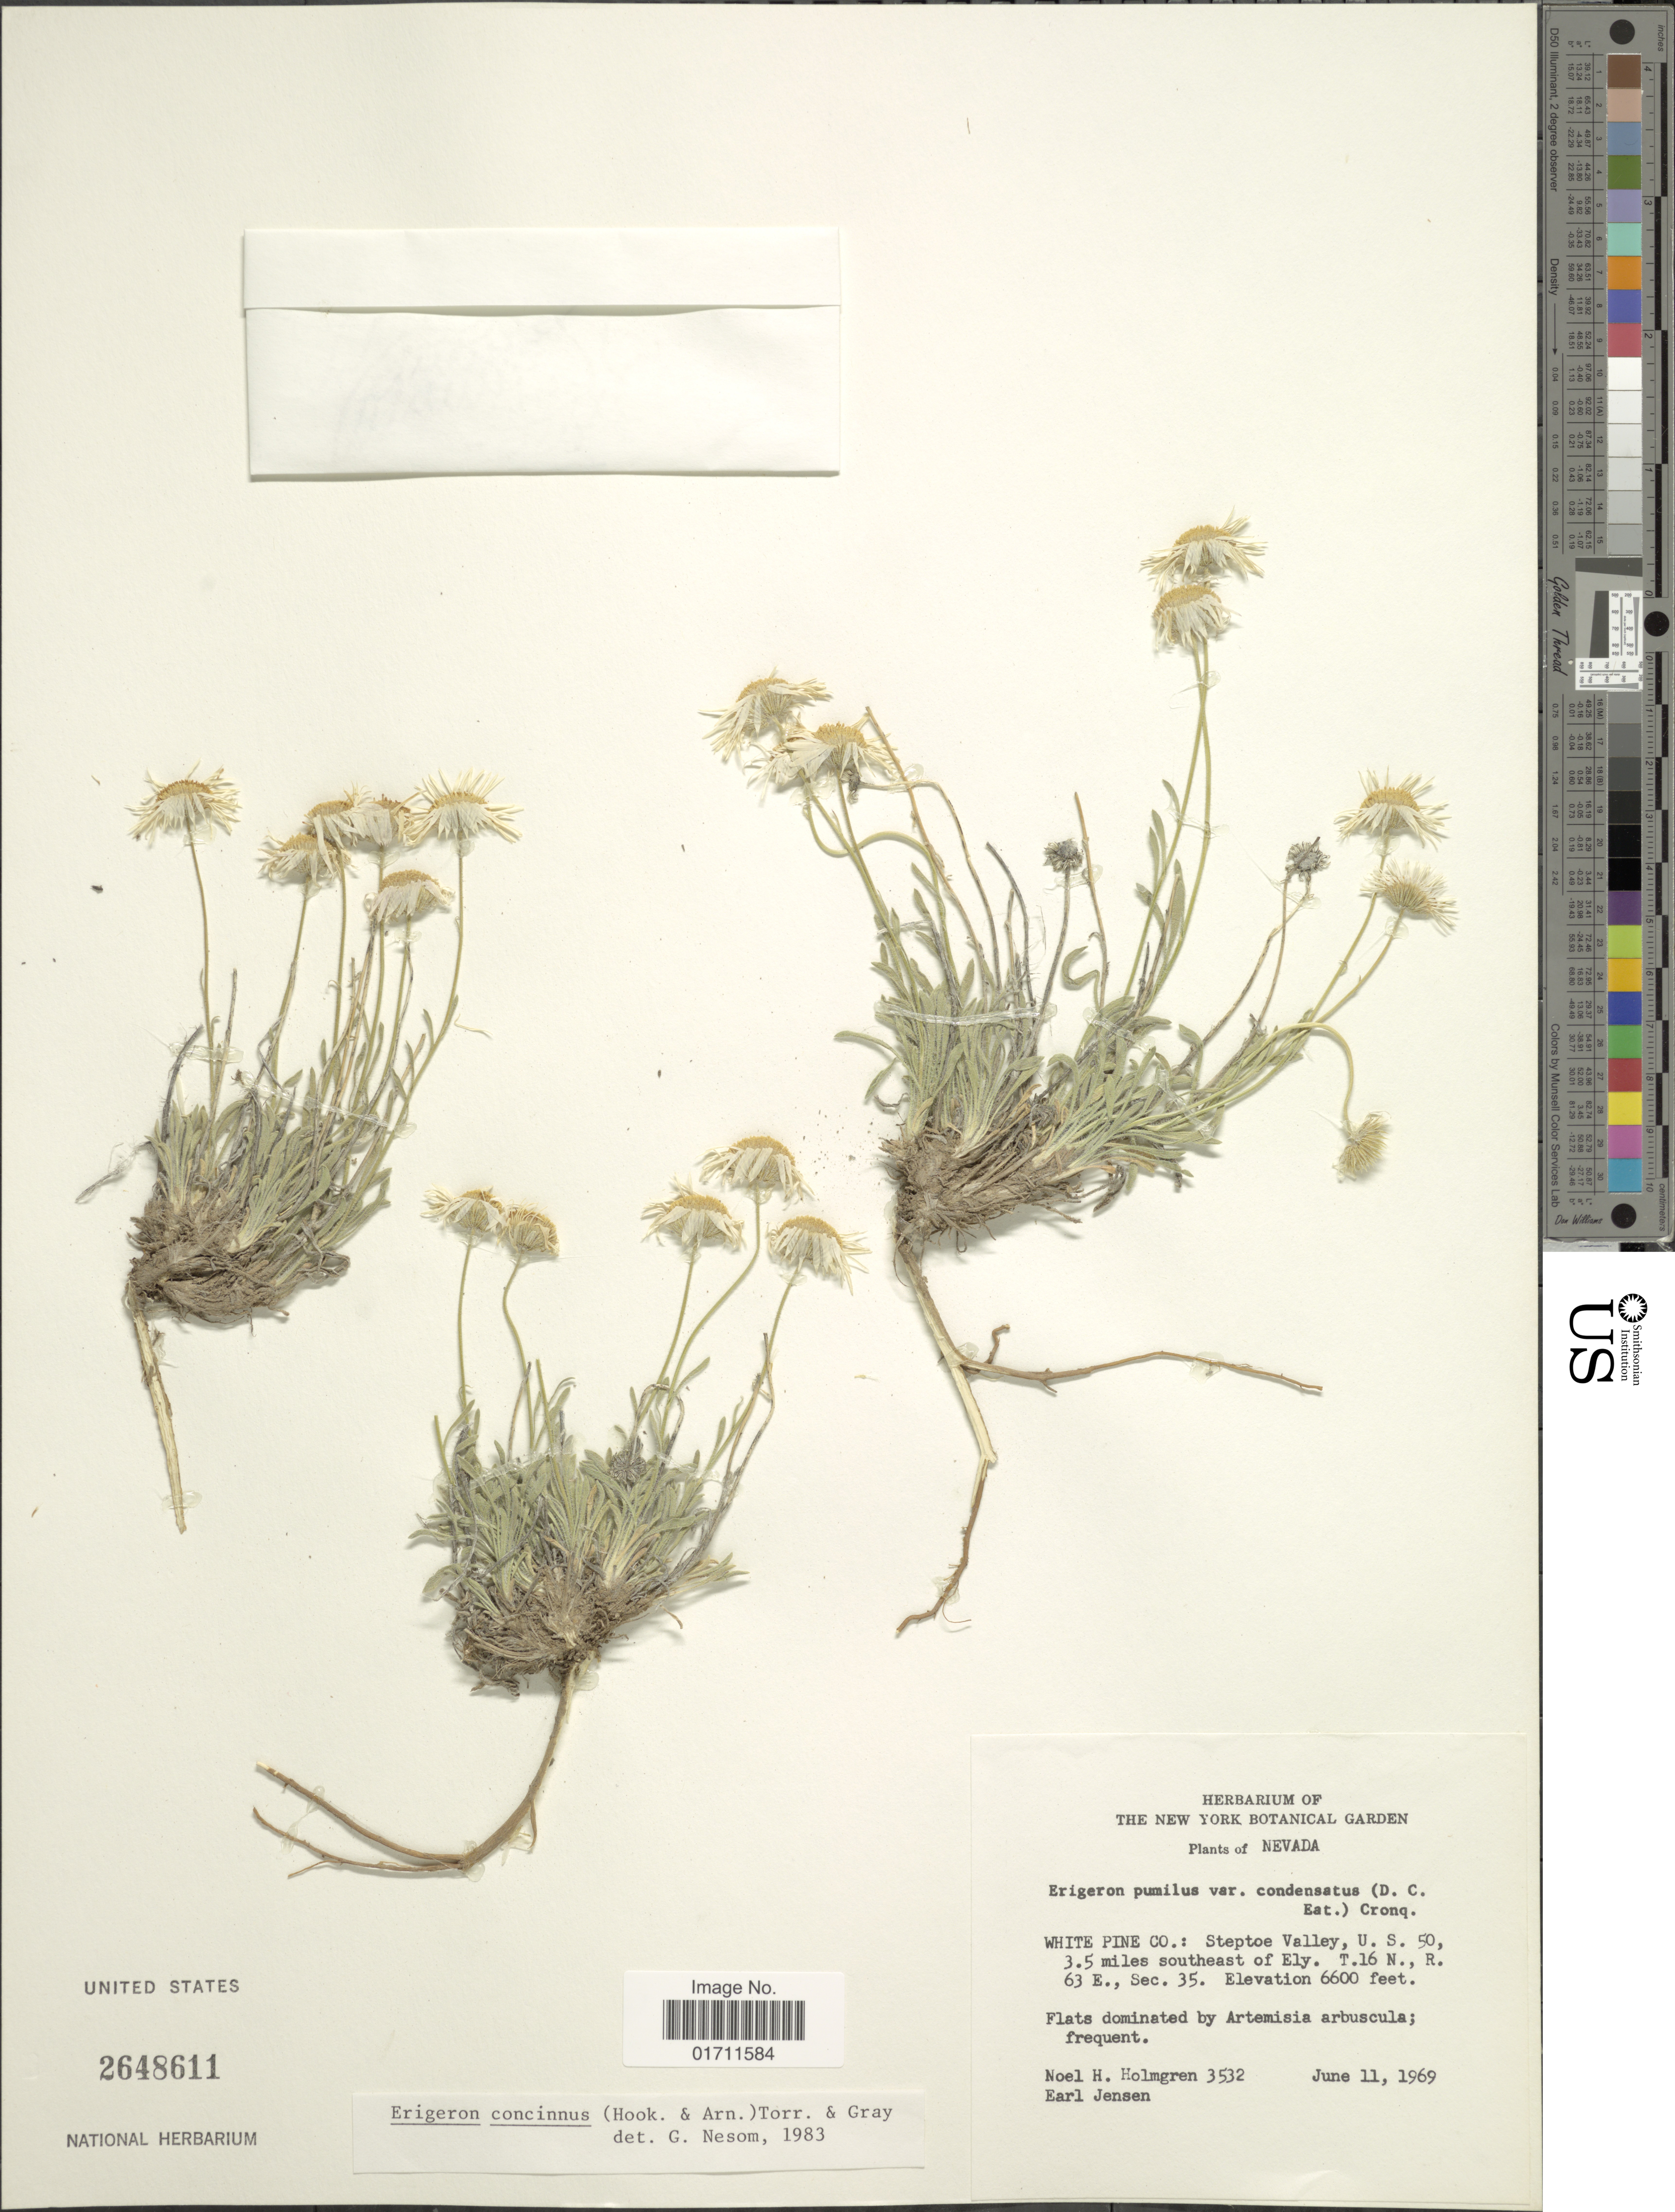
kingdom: Plantae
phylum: Tracheophyta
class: Magnoliopsida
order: Asterales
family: Asteraceae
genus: Erigeron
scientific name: Erigeron concinnus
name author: (Hook. & Arn.) Torr. & A. Gray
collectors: N. H. Holmgren & E. Jensen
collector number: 3532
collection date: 1969-06-11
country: United States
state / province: Nevada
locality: White Pine Co: Steptoe Valley, U.S. 50, 3.5 miles southeast of Ely. T.16N., R.63 E., Sec. 35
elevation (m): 2012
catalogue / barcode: US 2648611